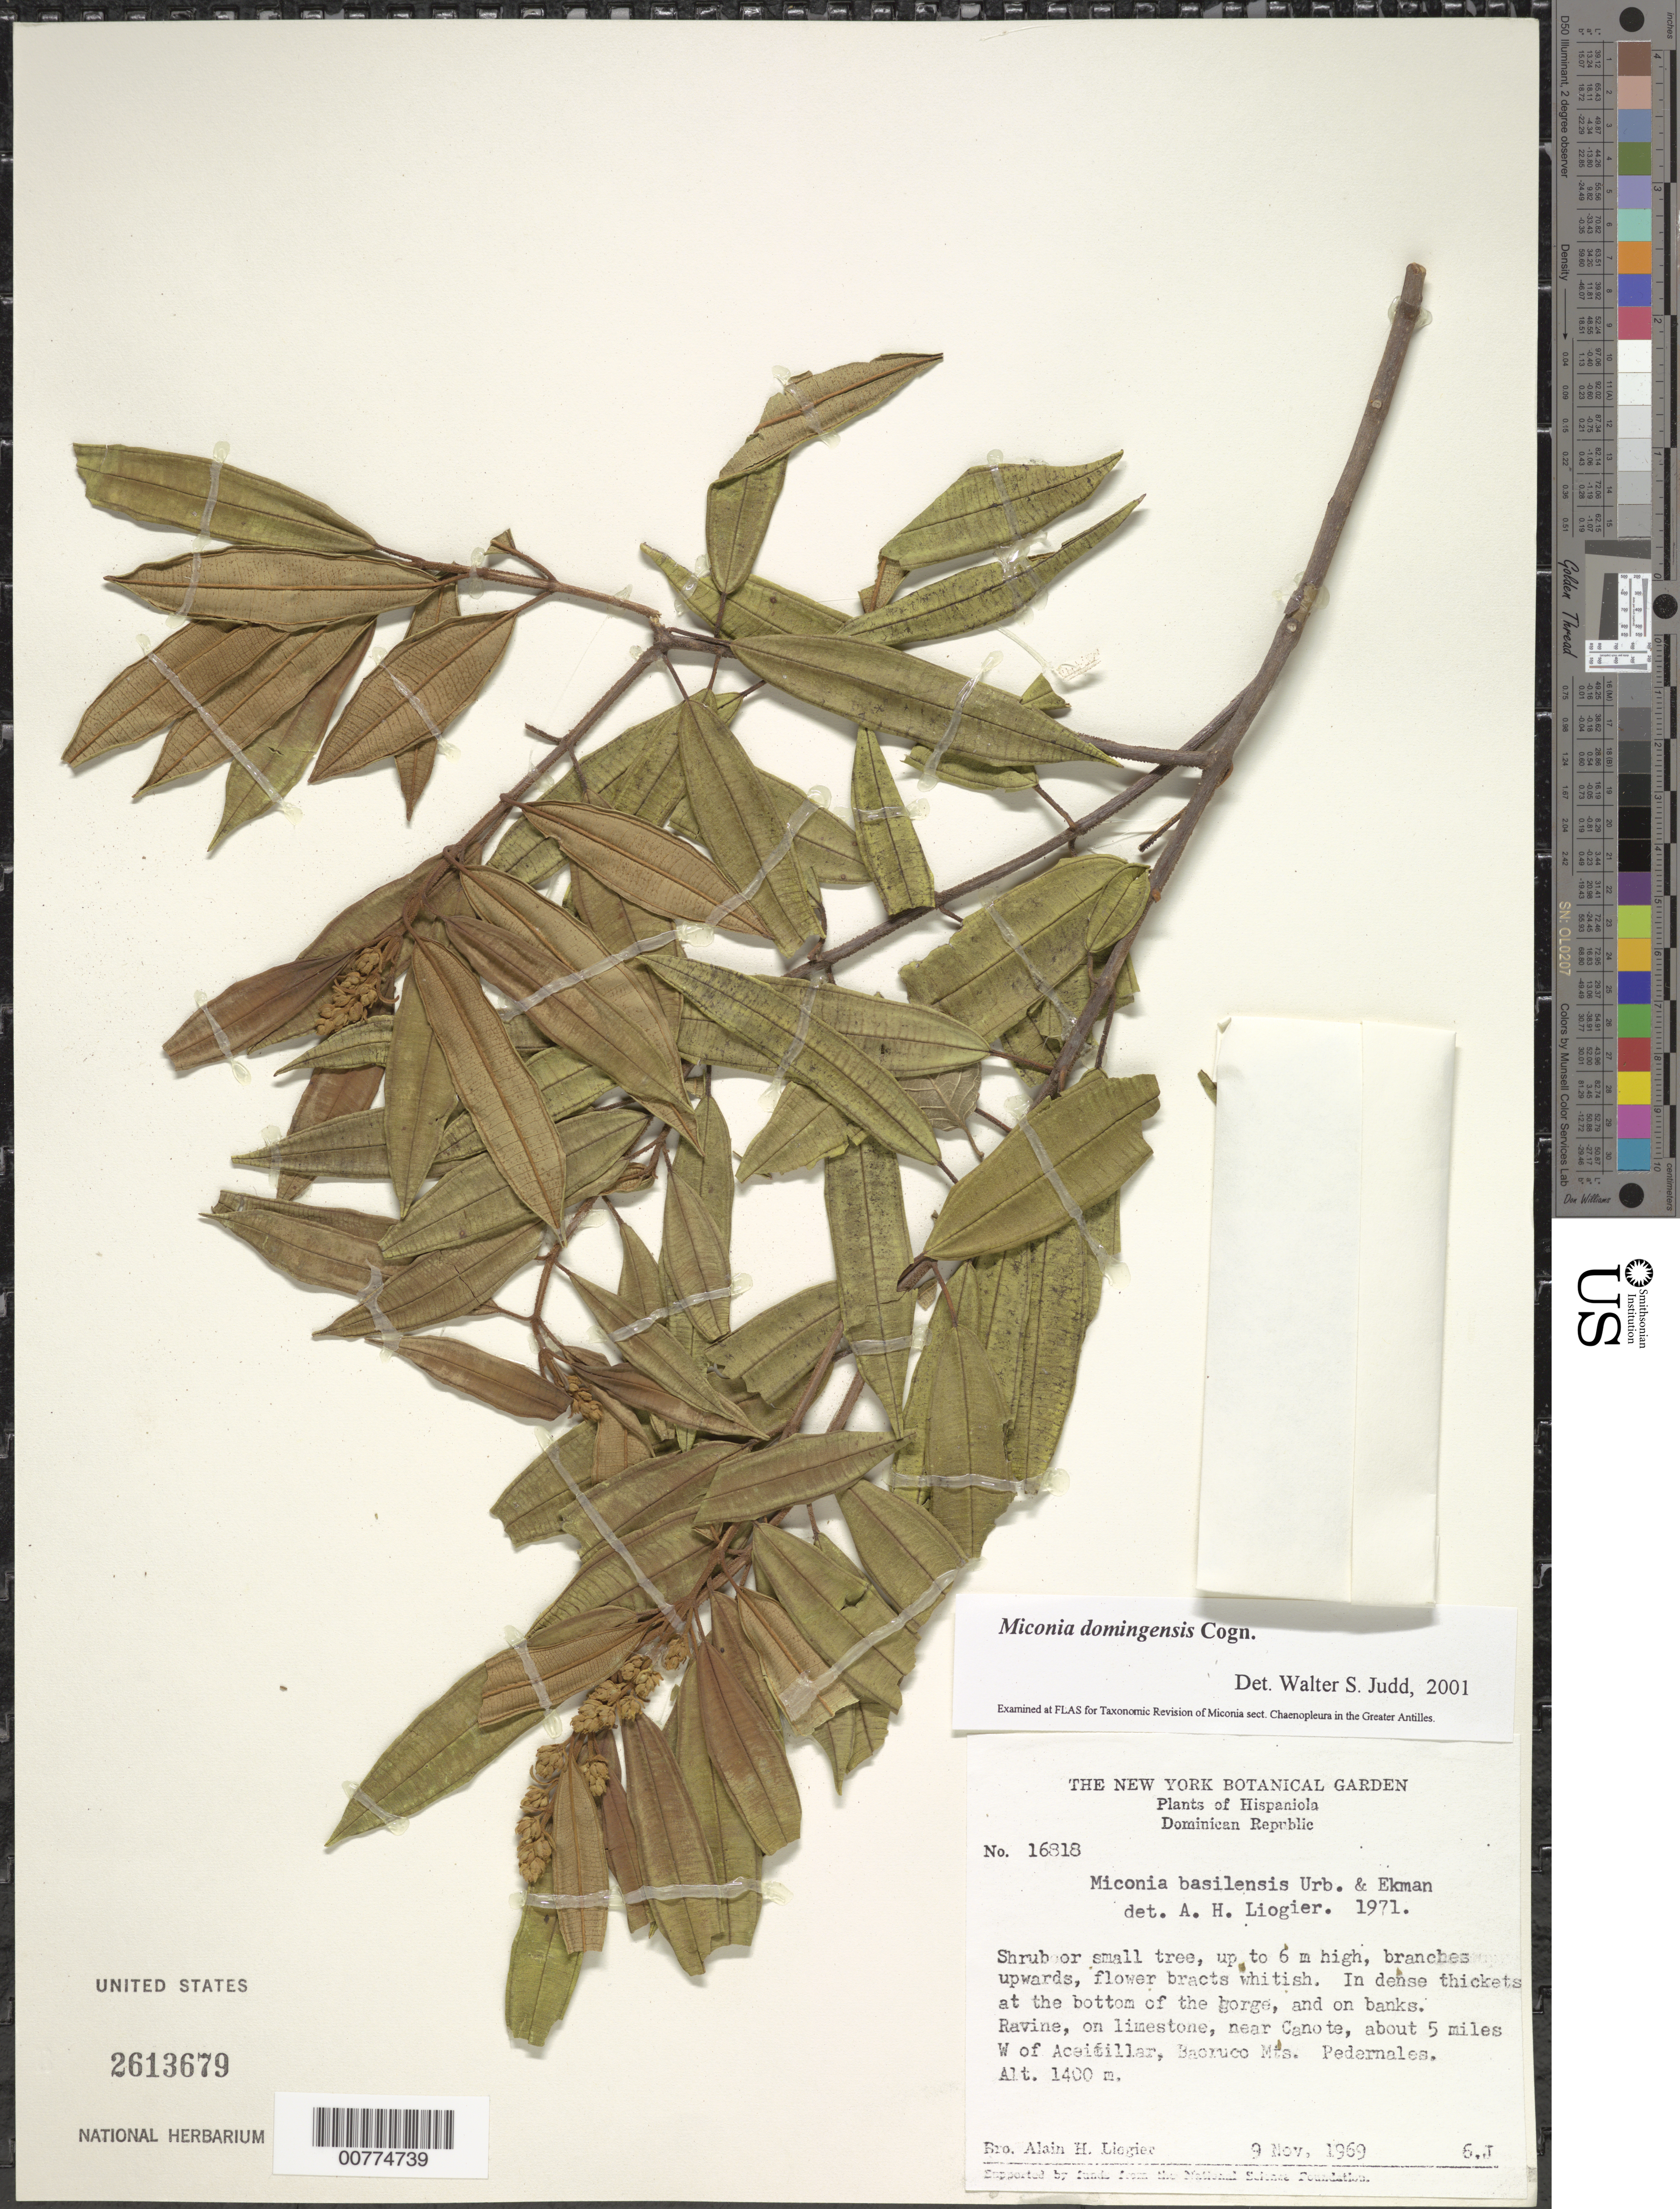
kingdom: Plantae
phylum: Tracheophyta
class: Magnoliopsida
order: Myrtales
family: Melastomataceae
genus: Miconia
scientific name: Miconia domingensis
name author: Cogn.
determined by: Judd, Walter S.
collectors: A. H. Liogier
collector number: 16818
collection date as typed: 09 Nov 1969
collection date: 1969-11-09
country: Dominican Republic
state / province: Pedernales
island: Hispaniola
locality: Baoruco Mts., about 5 miles W of Aceitillar, near Canote.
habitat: Ravine, in dense thickets at the bottom of the gorge, and on banks, on limestone.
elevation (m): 1400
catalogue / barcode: US 2613679